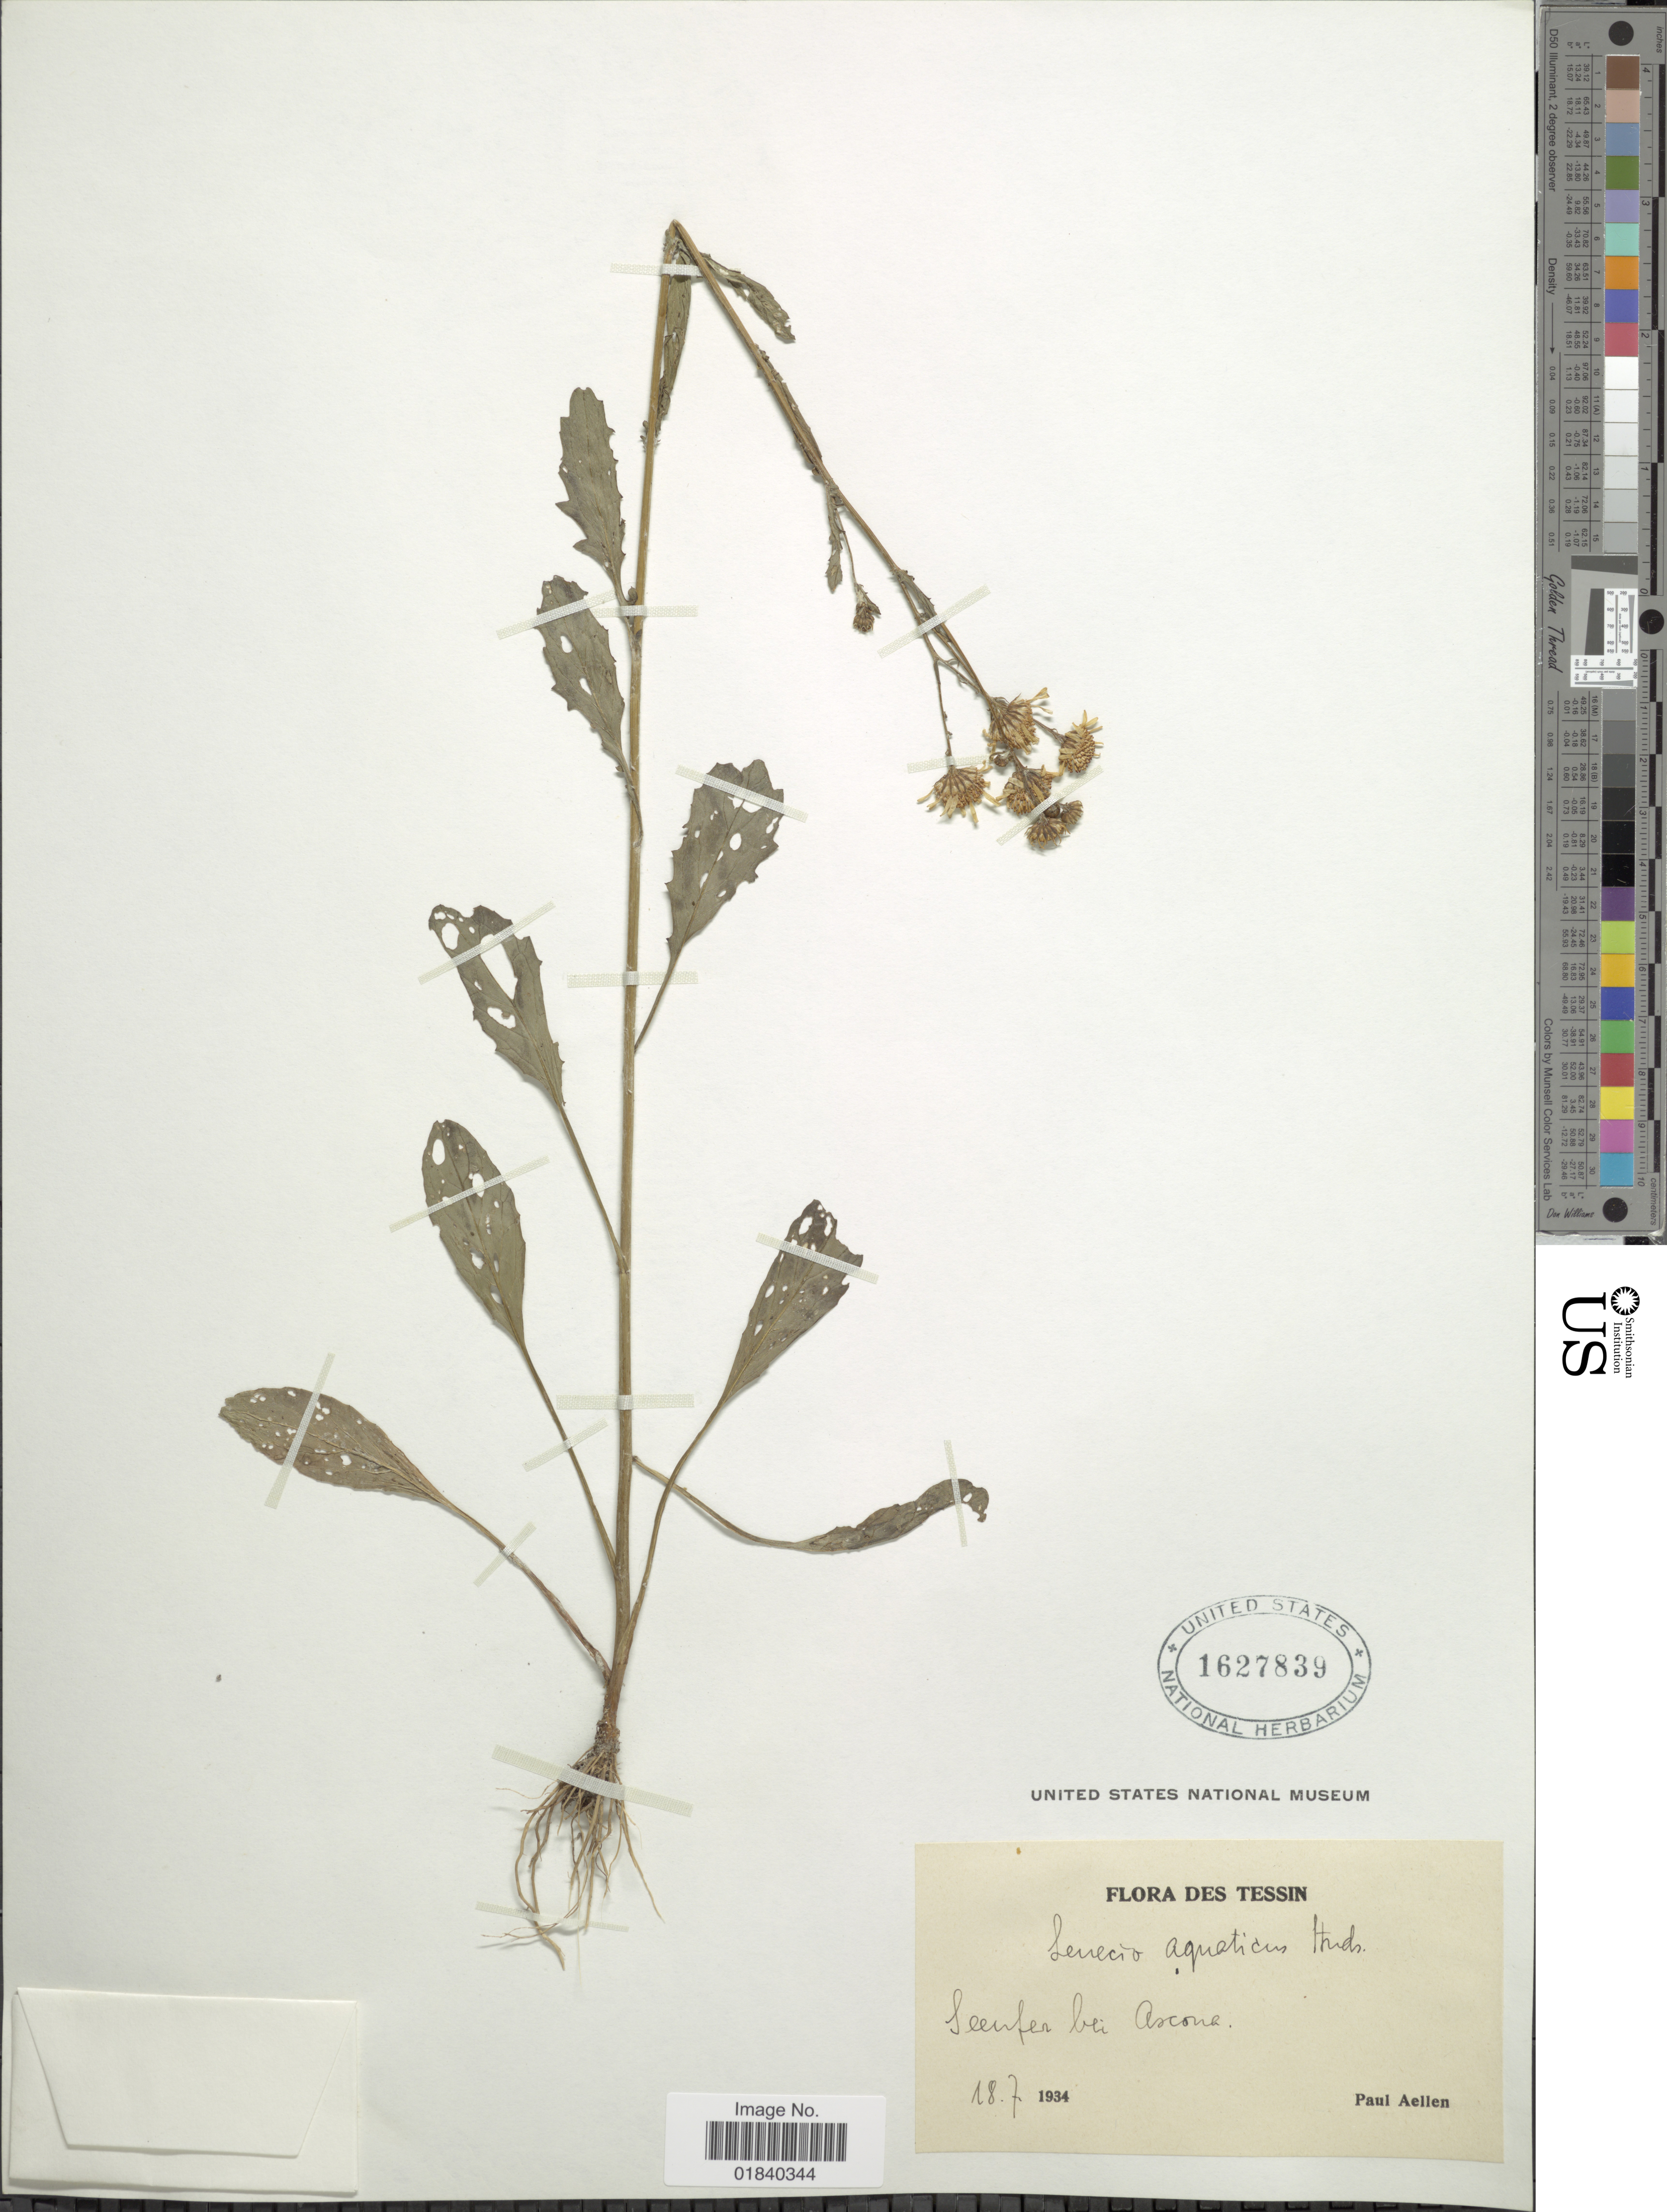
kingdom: Plantae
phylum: Tracheophyta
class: Magnoliopsida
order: Asterales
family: Asteraceae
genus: Senecio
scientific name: Senecio aquaticus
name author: Huds.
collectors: P. Aellen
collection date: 1934-07-18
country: Switzerland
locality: Tessin, Seenfer bei Ascone.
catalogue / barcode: US 1627839